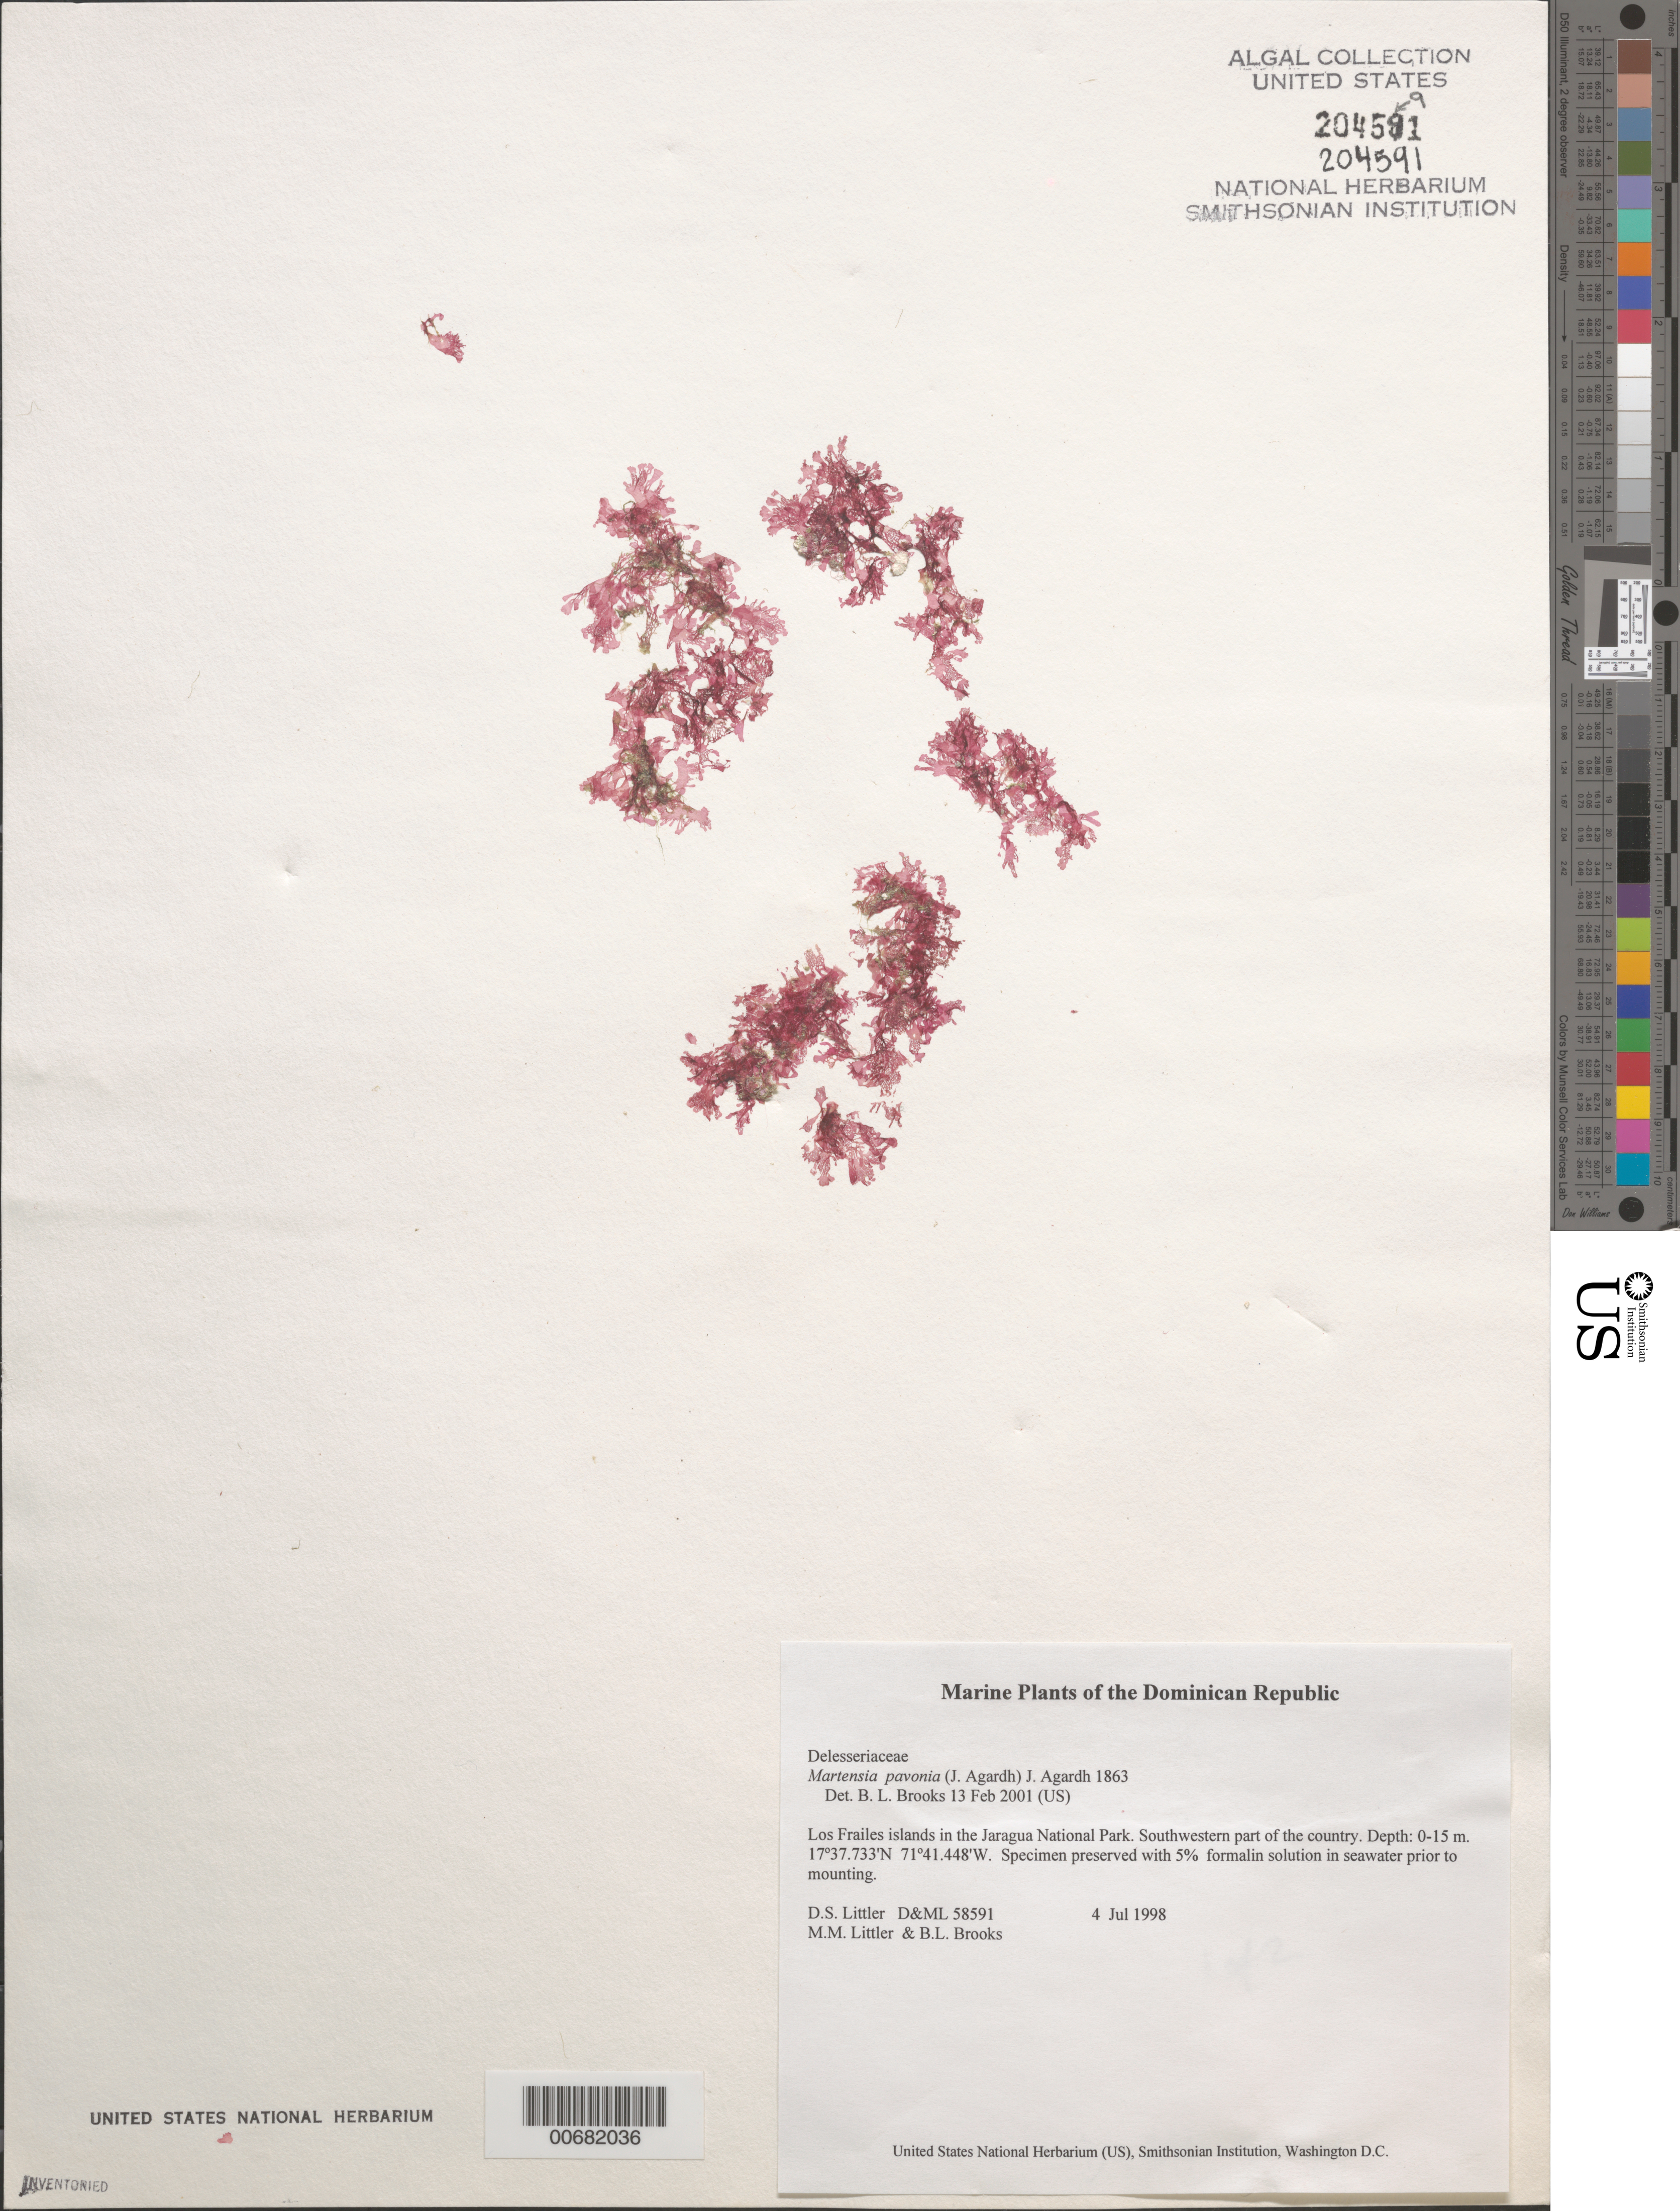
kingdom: Plantae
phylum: Rhodophyta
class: Florideophyceae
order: Ceramiales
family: Delesseriaceae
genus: Martensia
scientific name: Martensia pavonia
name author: (J. Agardh) J. Agardh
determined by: Brooks, B. L., (BOT), Smithsonian Institution - National Museum of Natural History (UNITED STATES)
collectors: D. S. Littler, M. M. Littler & B. Brooks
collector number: D&ML 58591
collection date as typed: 4 Jul 1998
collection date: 1998-07-04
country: Dominican Republic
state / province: Pedernales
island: Los Frailes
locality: Jaragua National Park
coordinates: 17 37.733' N, 71 41.448' W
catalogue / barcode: US 204591